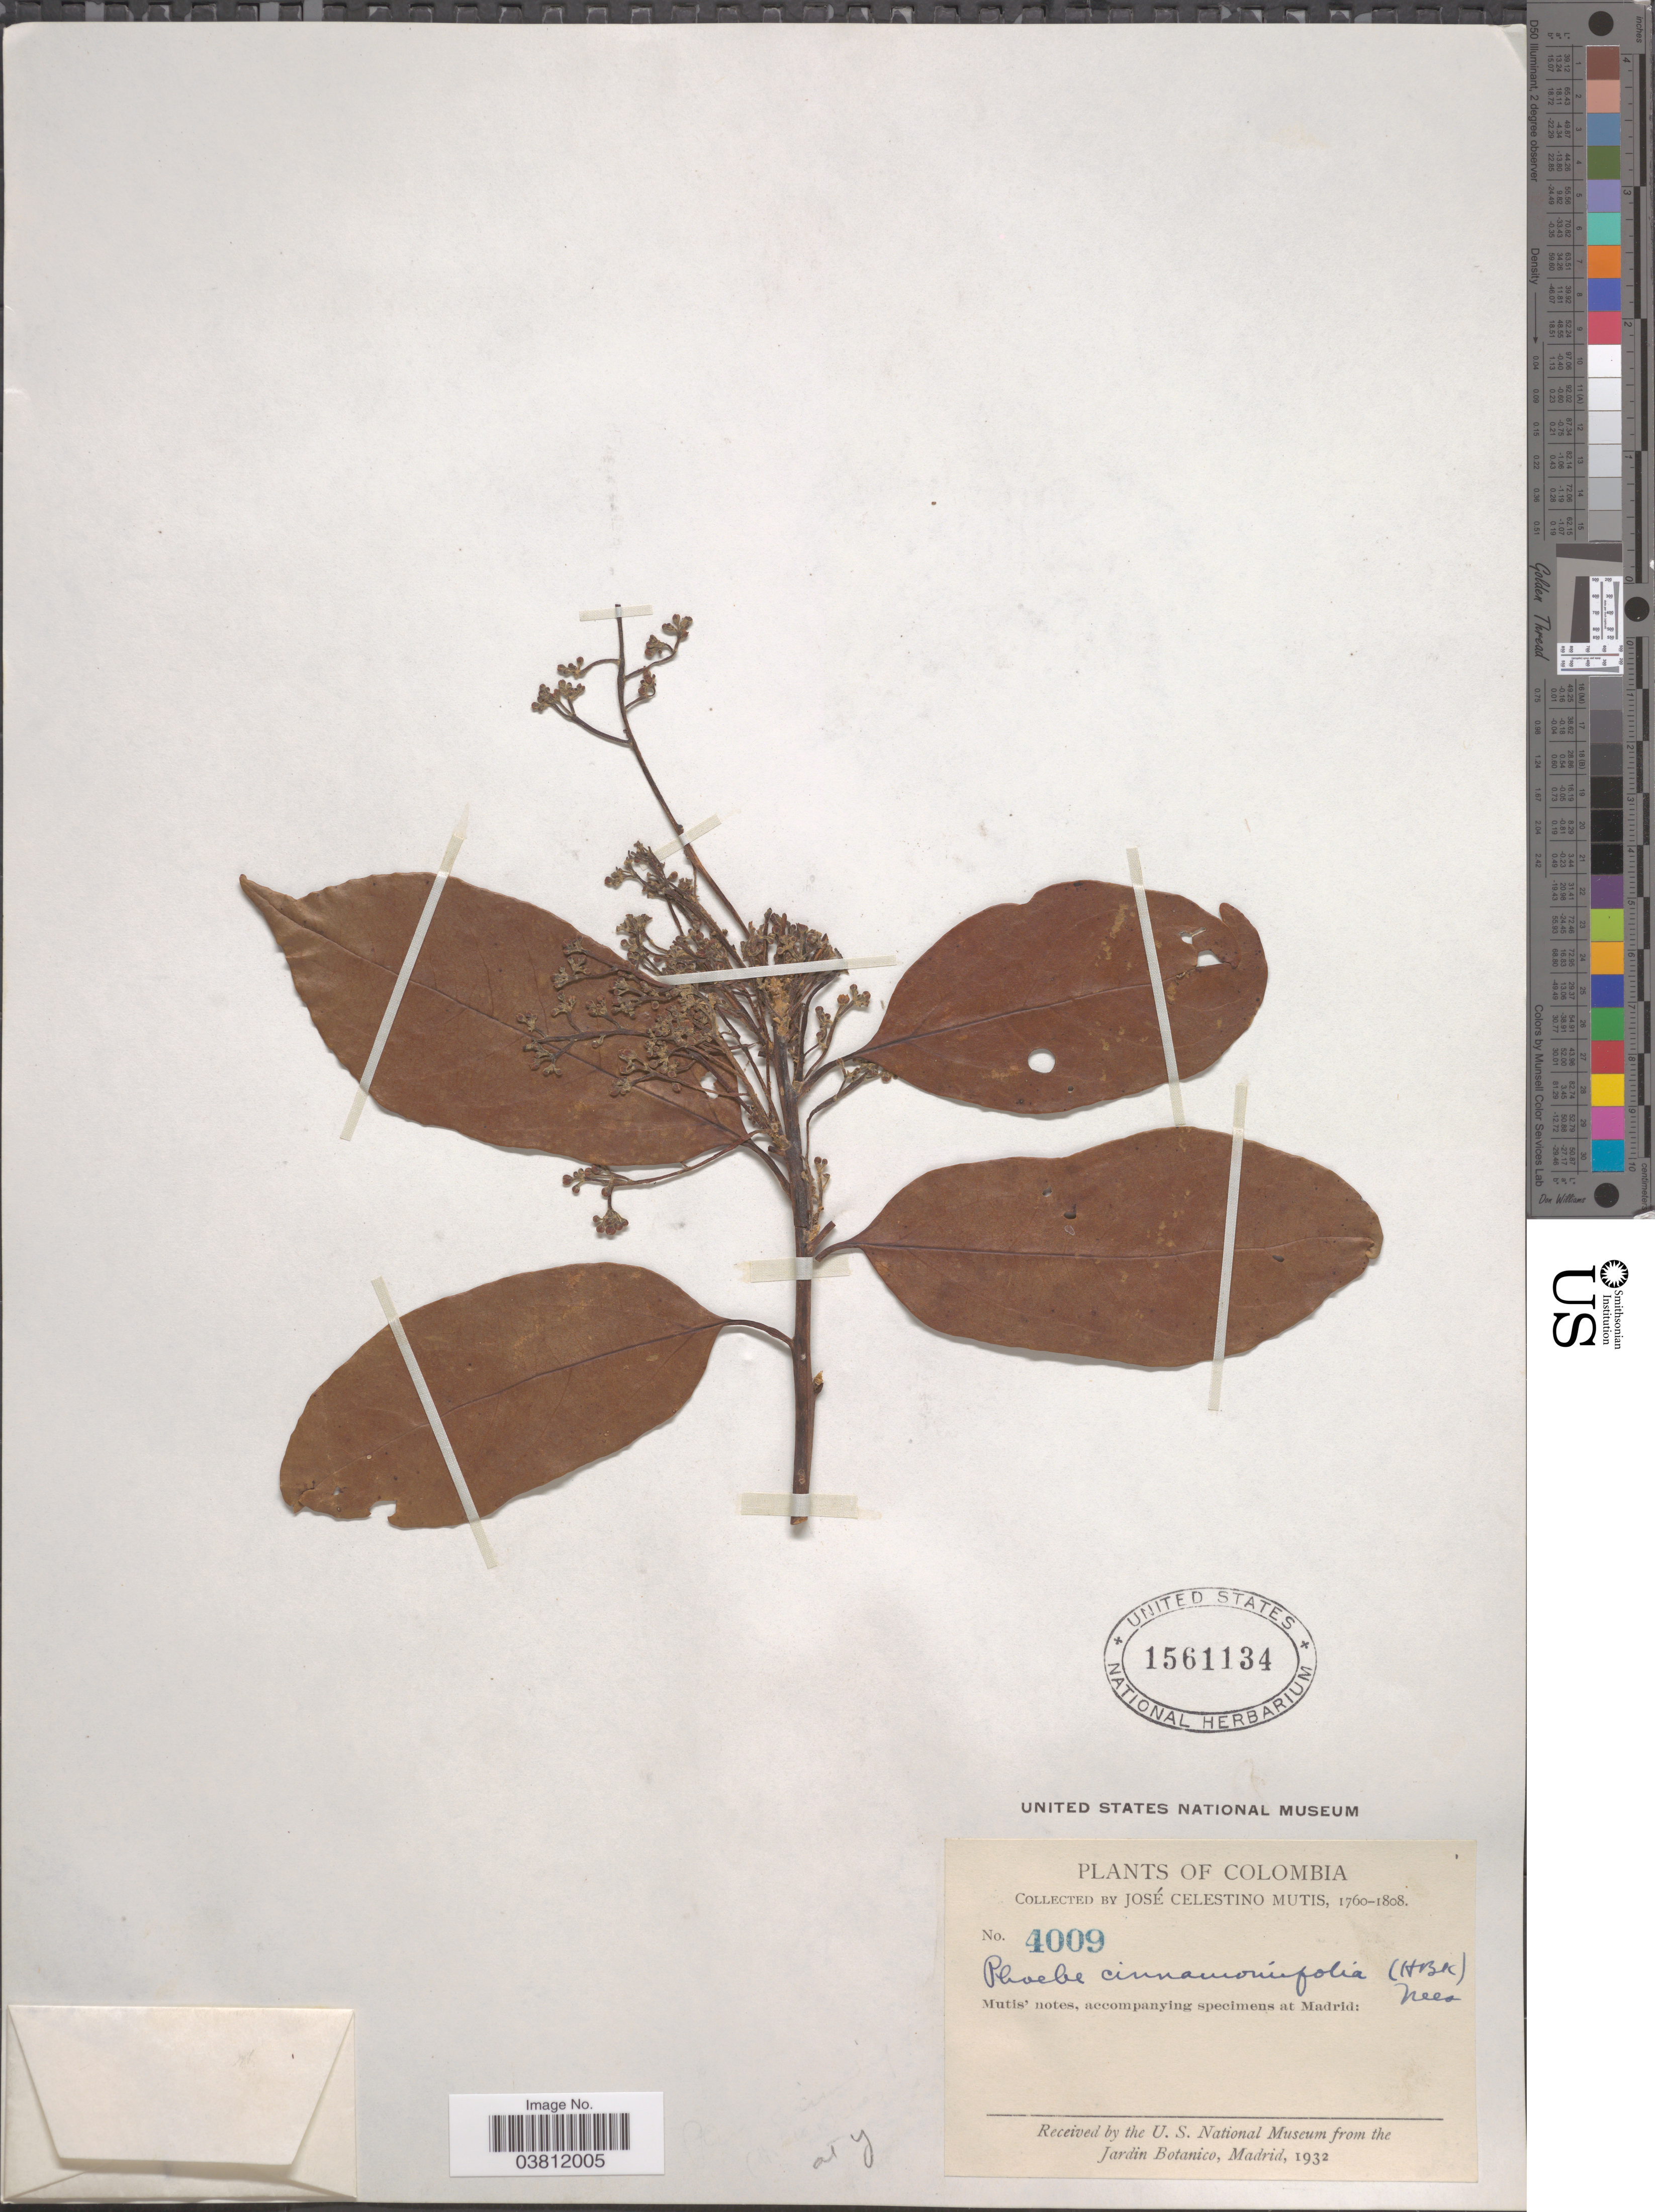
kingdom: Plantae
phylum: Tracheophyta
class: Magnoliopsida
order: Laurales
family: Lauraceae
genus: Phoebe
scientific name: Phoebe cinnamomifolia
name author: (Kunth) Nees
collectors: J. C. B. Mutis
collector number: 4009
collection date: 1760/1808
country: Colombia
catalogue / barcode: US 1561134